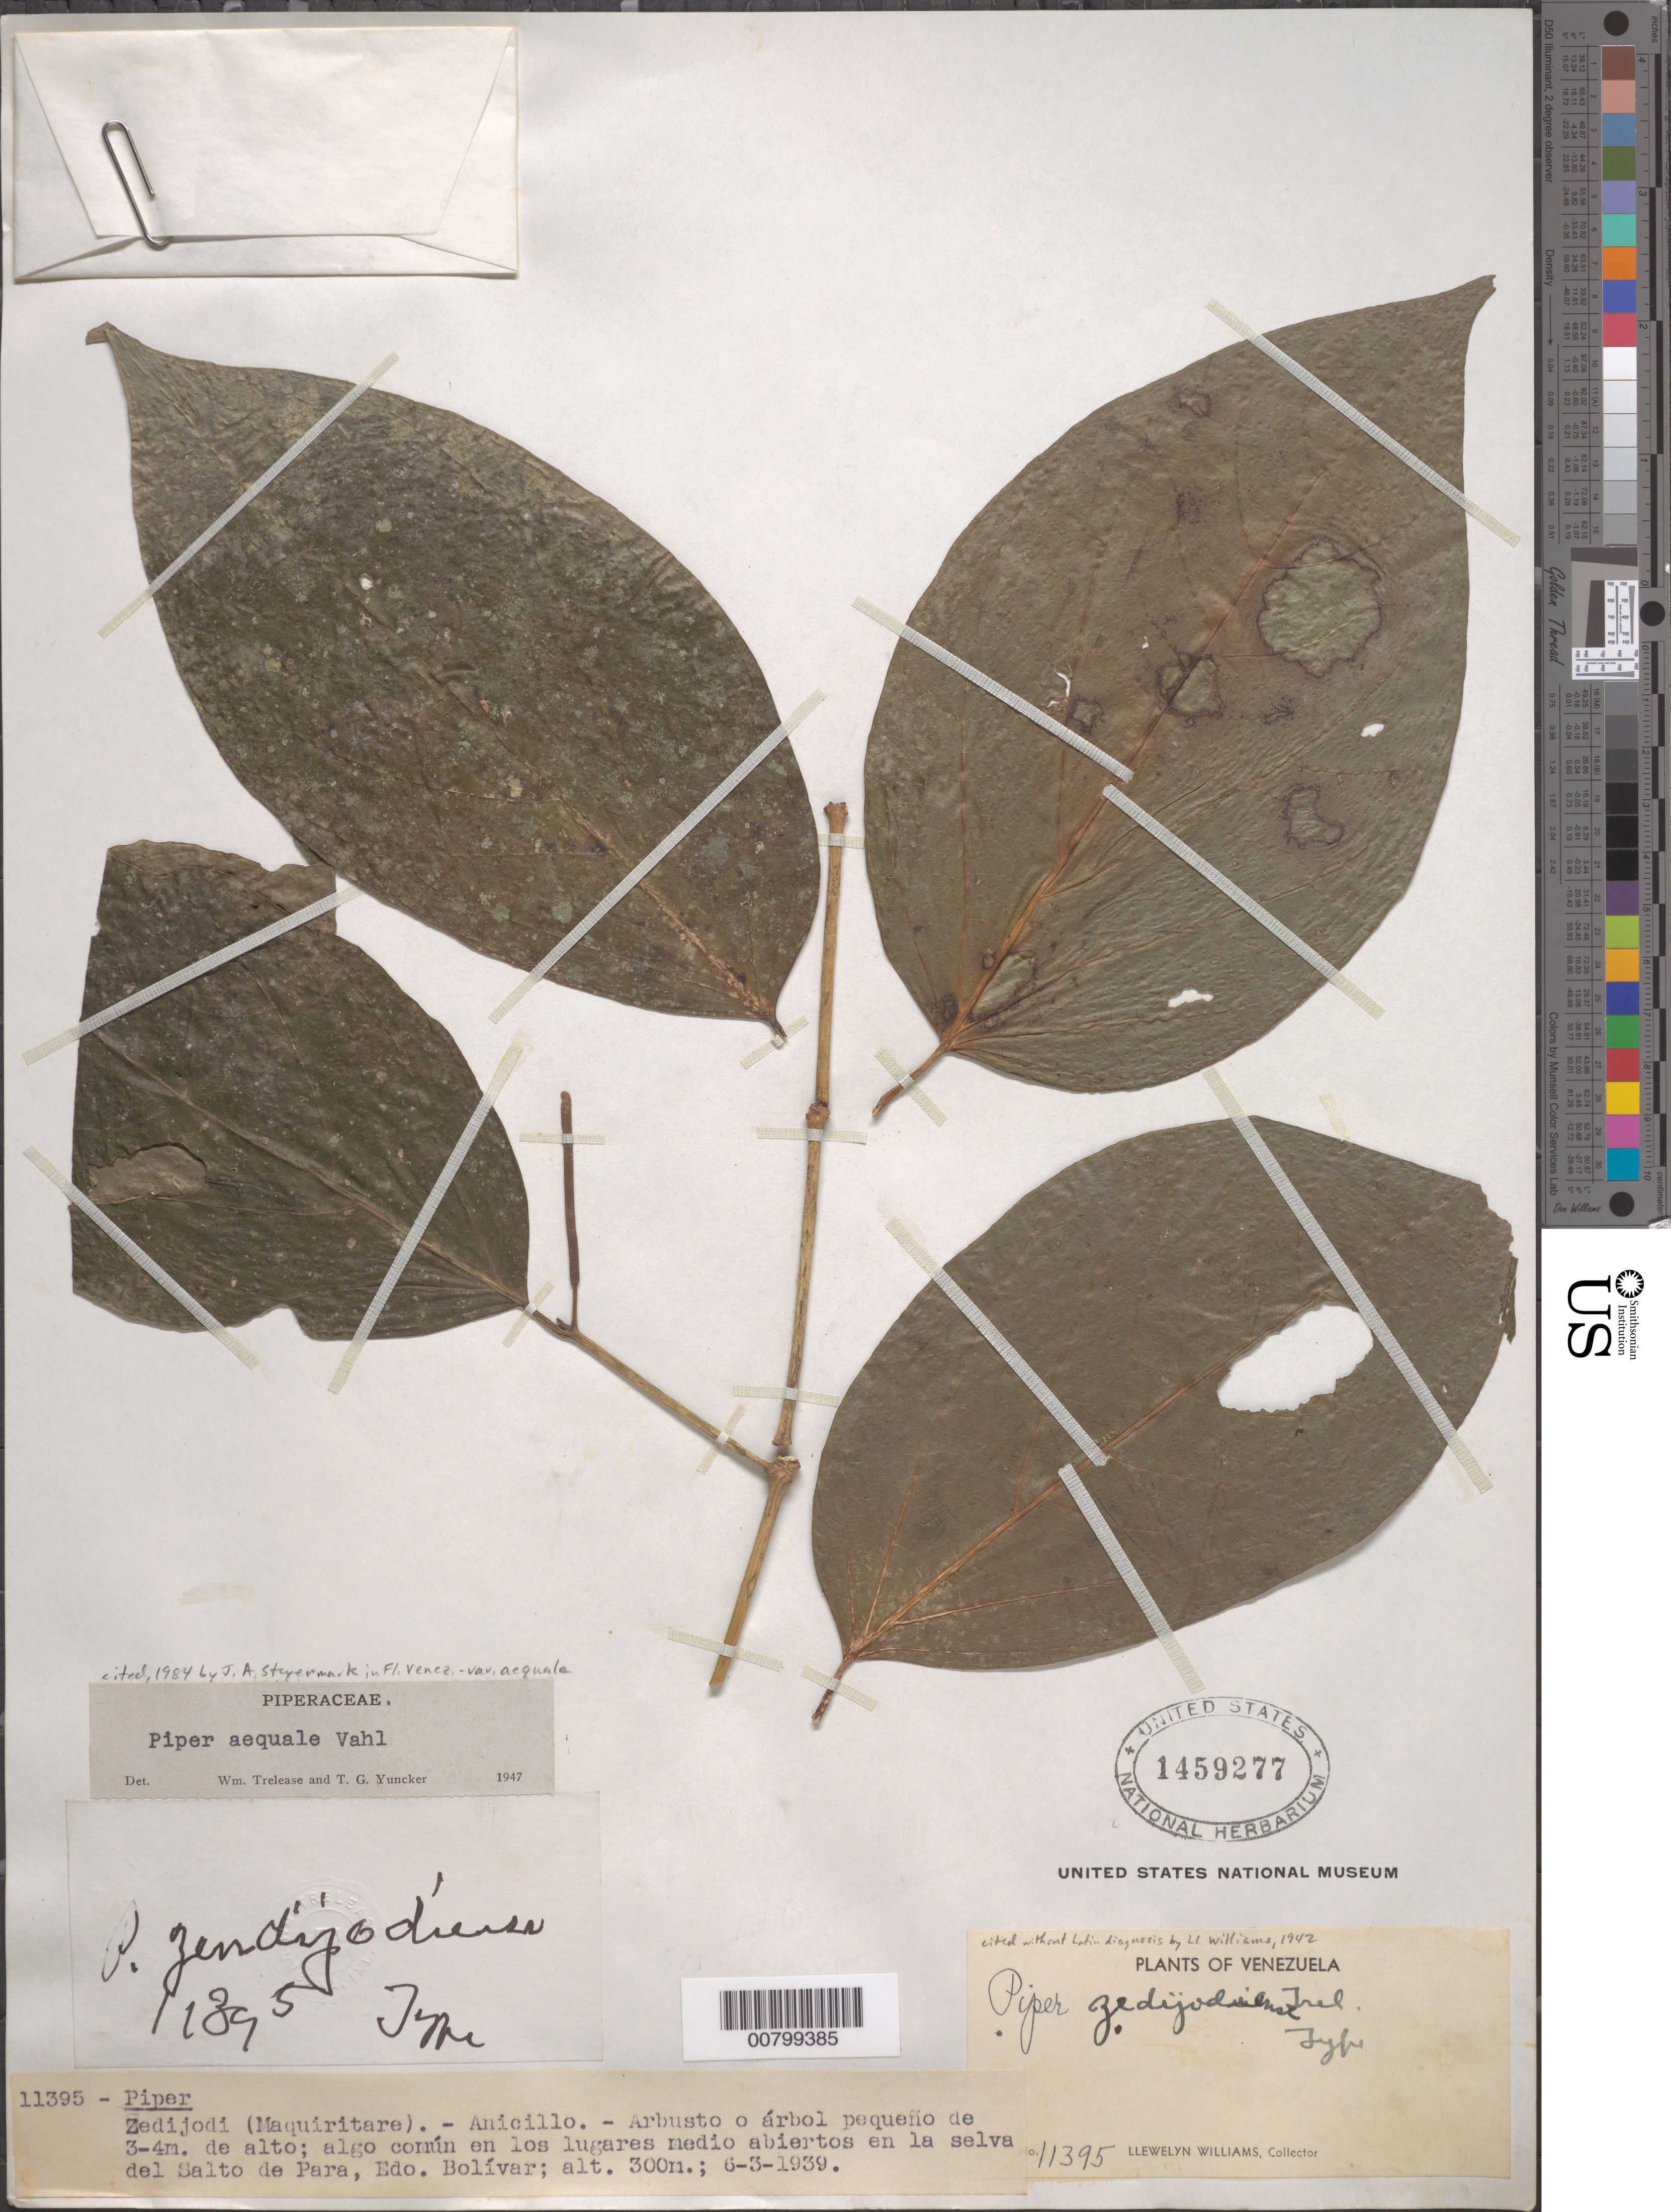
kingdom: Plantae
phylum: Tracheophyta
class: Magnoliopsida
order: Piperales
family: Piperaceae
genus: Piper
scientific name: Piper aequale var. aequale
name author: Vahl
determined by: Steyermark, Julian A., (VEN)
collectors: Ll. Williams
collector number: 11395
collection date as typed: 6-Mar-39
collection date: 1939-03-06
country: Venezuela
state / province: Bolívar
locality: Salto de Para, Medio Caura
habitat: En los lugares medio abiertos en la selva del salto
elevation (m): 300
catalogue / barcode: US 1459277